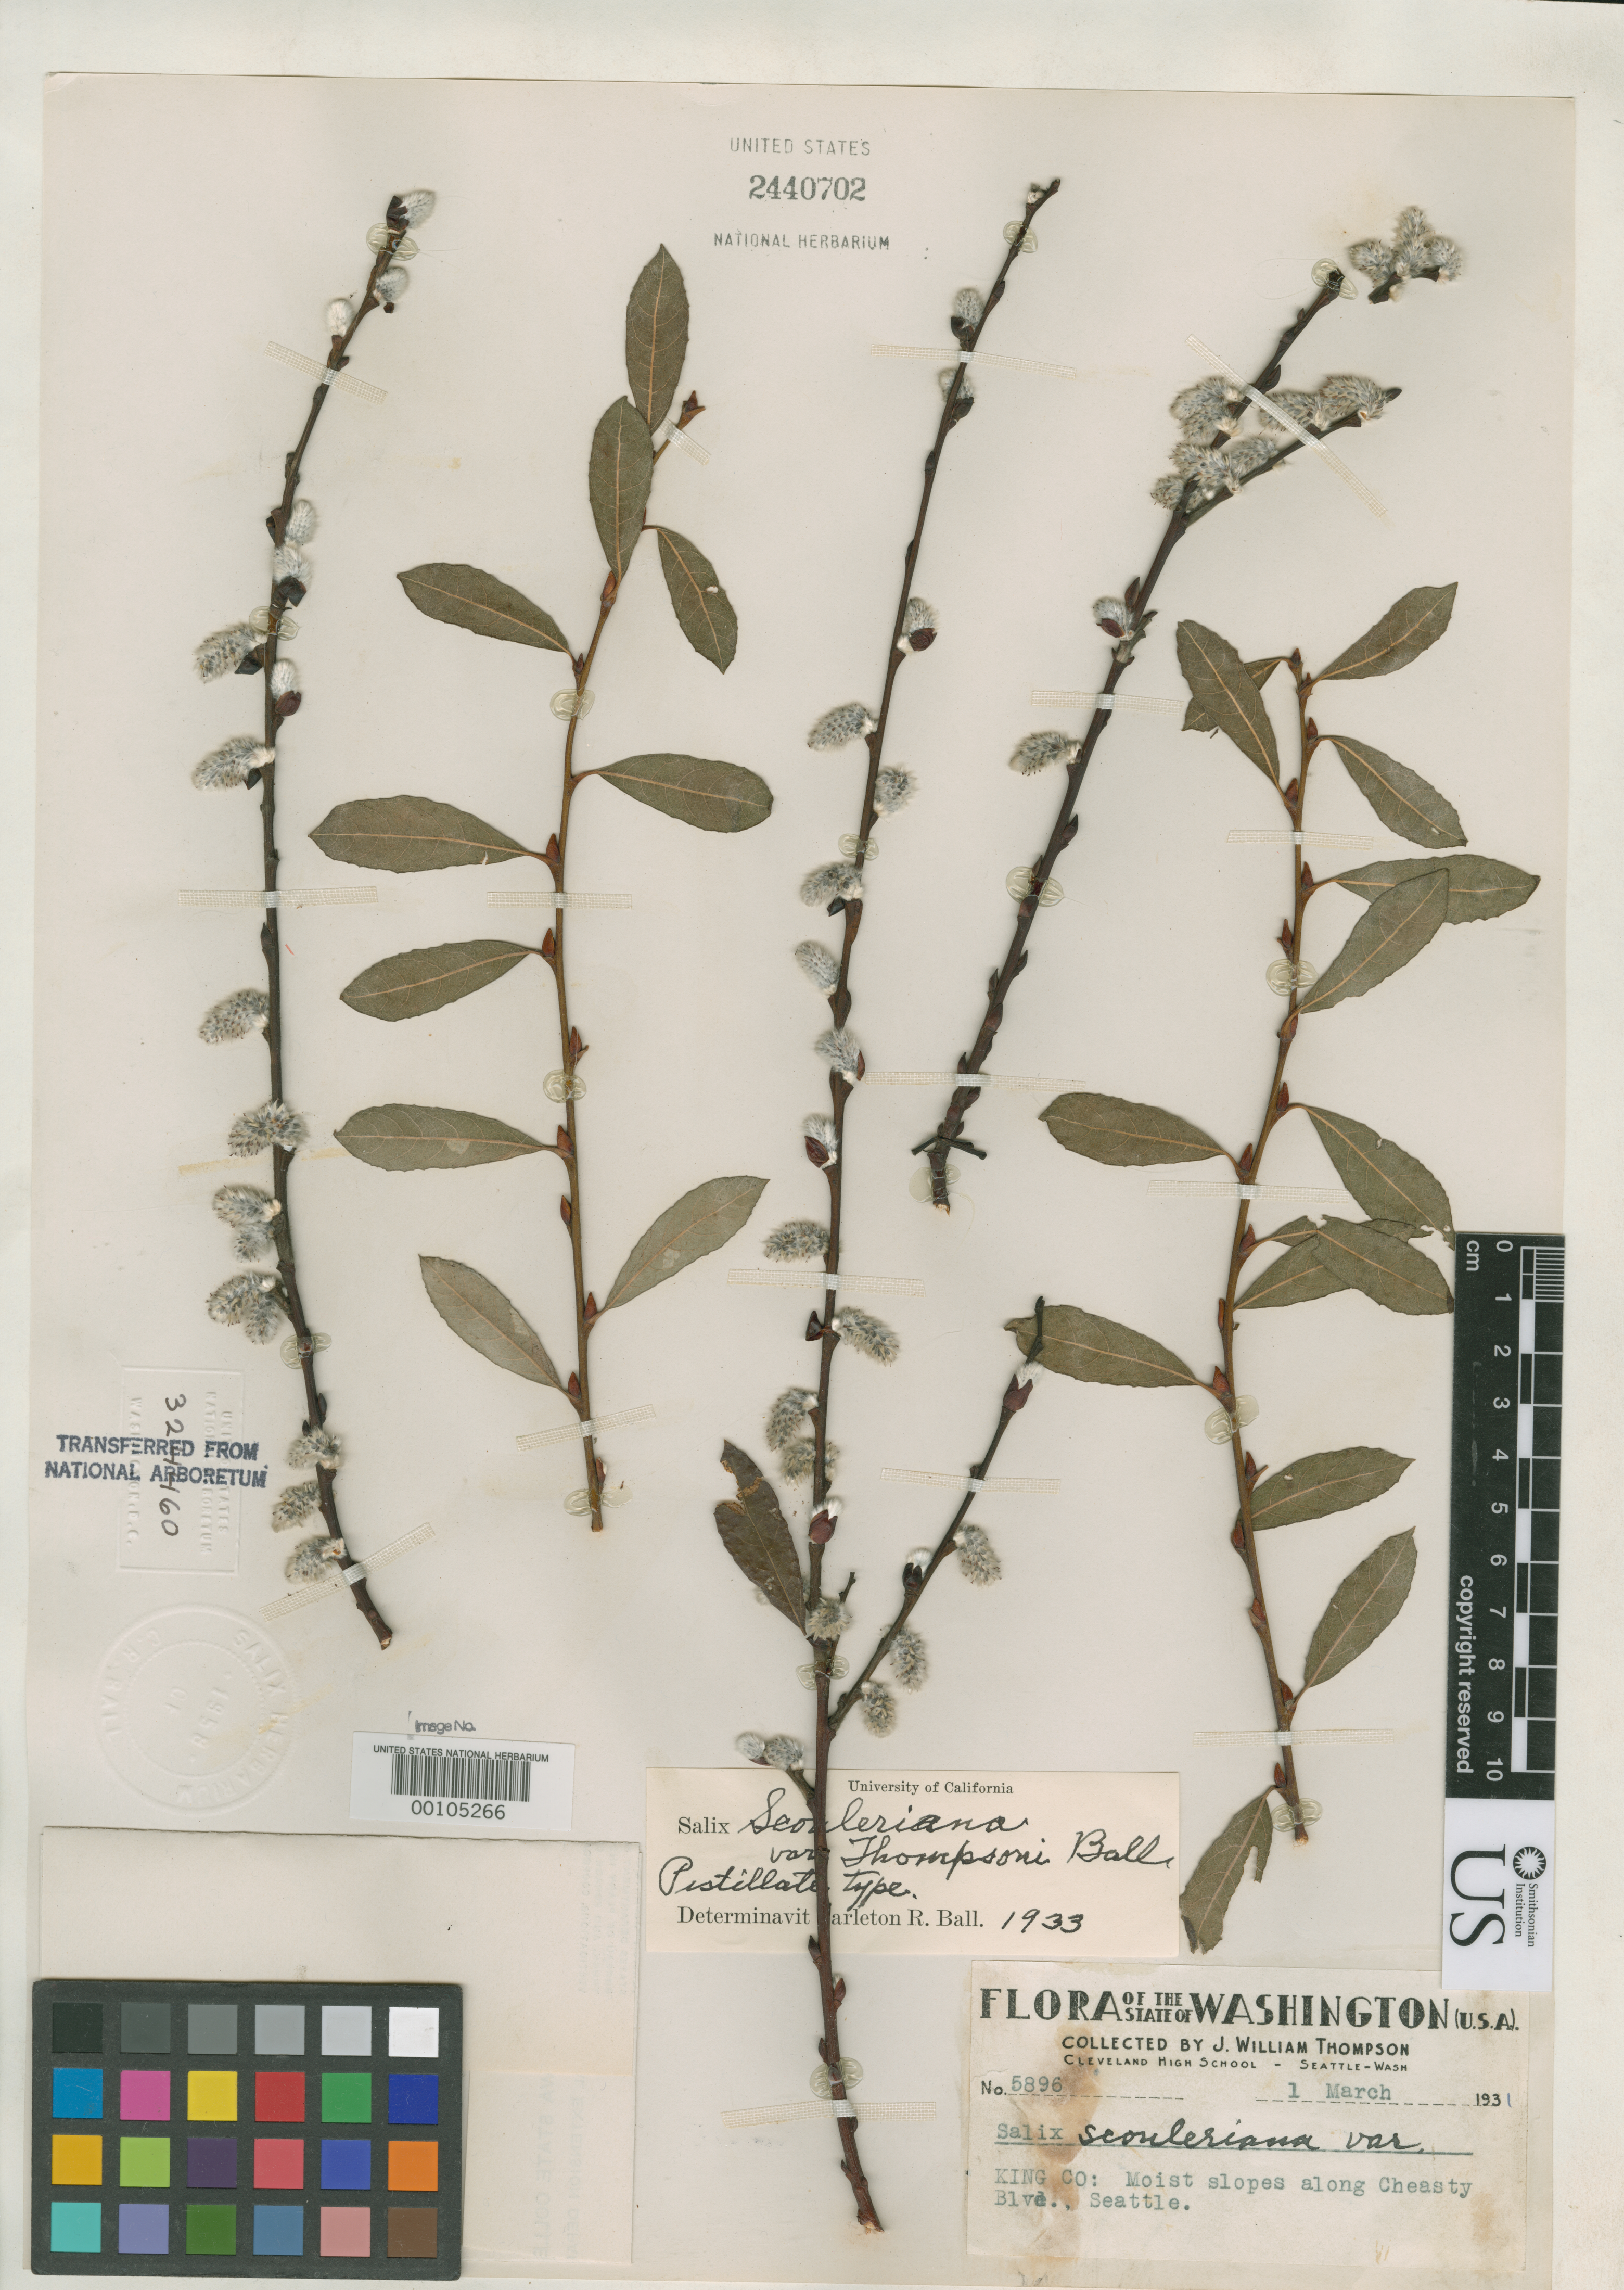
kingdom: Plantae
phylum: Tracheophyta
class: Magnoliopsida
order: Malpighiales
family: Salicaceae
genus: Salix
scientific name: Salix scouleriana var. thompsonii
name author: C.R. Ball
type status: Syntype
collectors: J. W. Thompson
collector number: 5896, 5900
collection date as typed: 01 Mar 1931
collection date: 1931-03-01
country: United States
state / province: Washington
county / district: King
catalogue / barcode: US 2440702